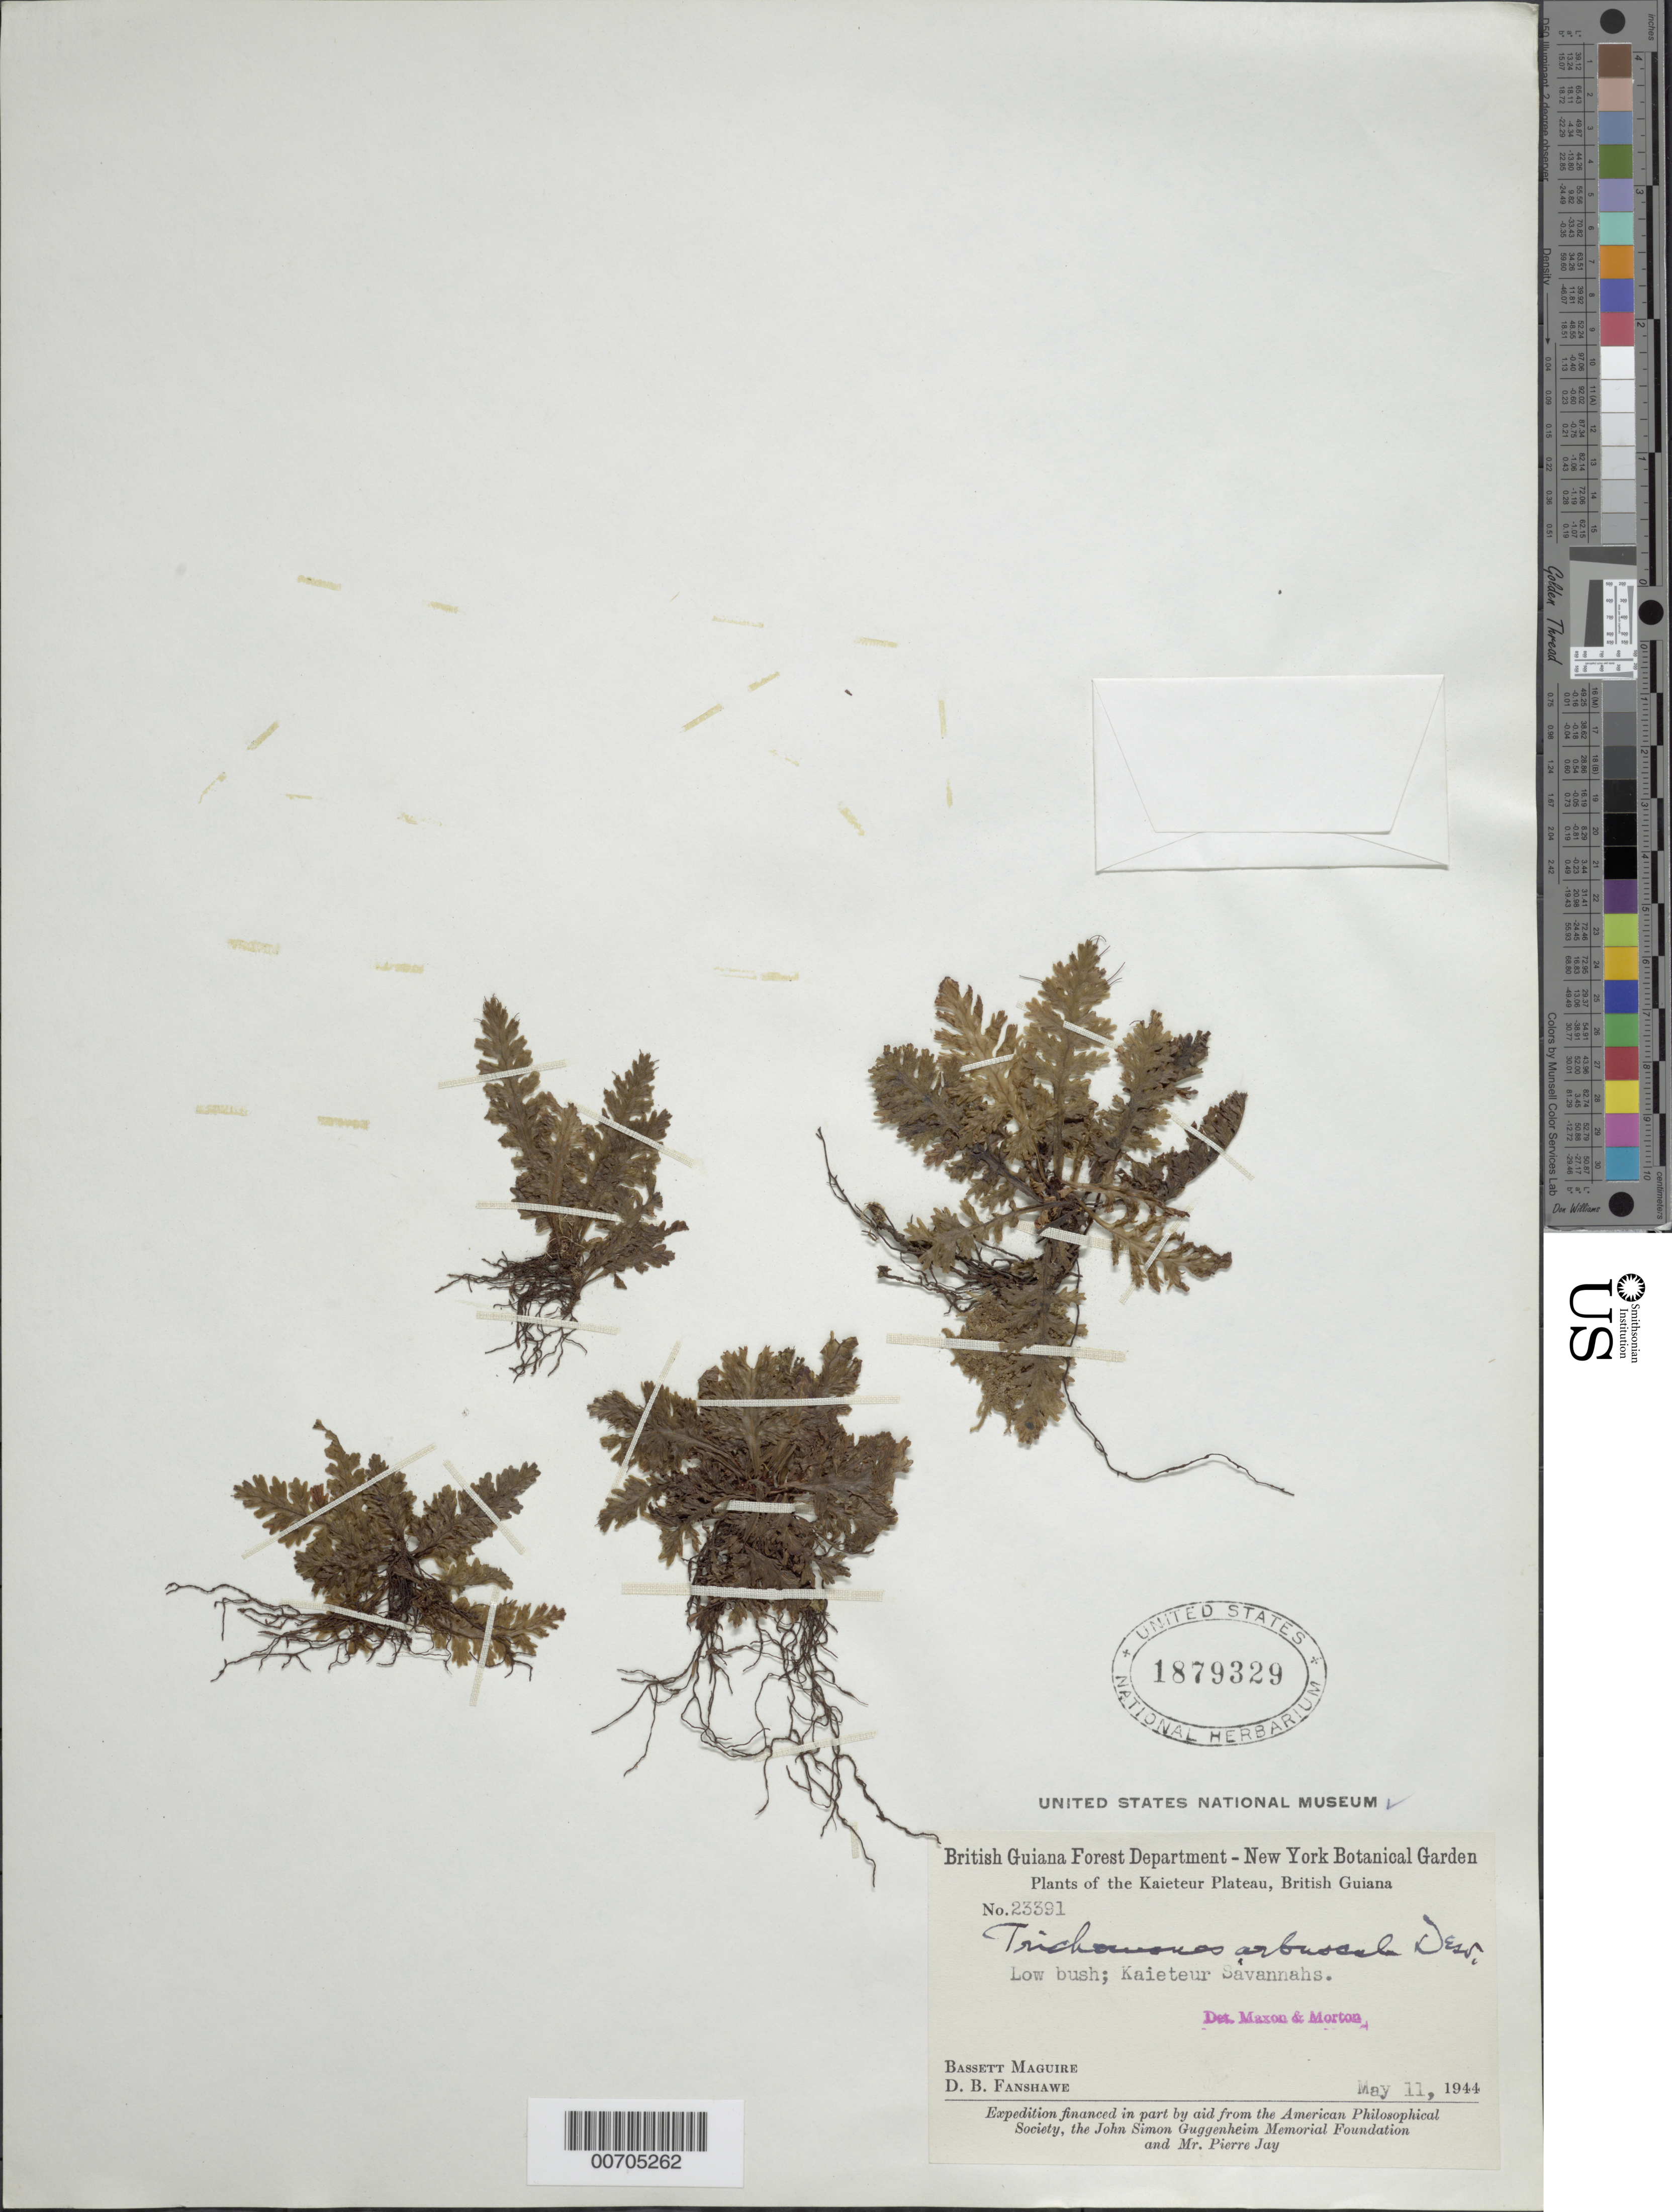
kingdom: Plantae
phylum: Tracheophyta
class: Polypodiopsida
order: Hymenophyllales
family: Hymenophyllaceae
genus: Trichomanes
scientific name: Trichomanes arbuscula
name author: Desv.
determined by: Maxon, W. R.; Morton, C. V.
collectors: B. Maguire & D. B. Fanshawe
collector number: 23391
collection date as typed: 11-May-44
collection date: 1944-05-11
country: Guyana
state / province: Potaro-Siparuni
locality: Kaieteur Plateau, Kaieteur Savannas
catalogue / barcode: US 1879329